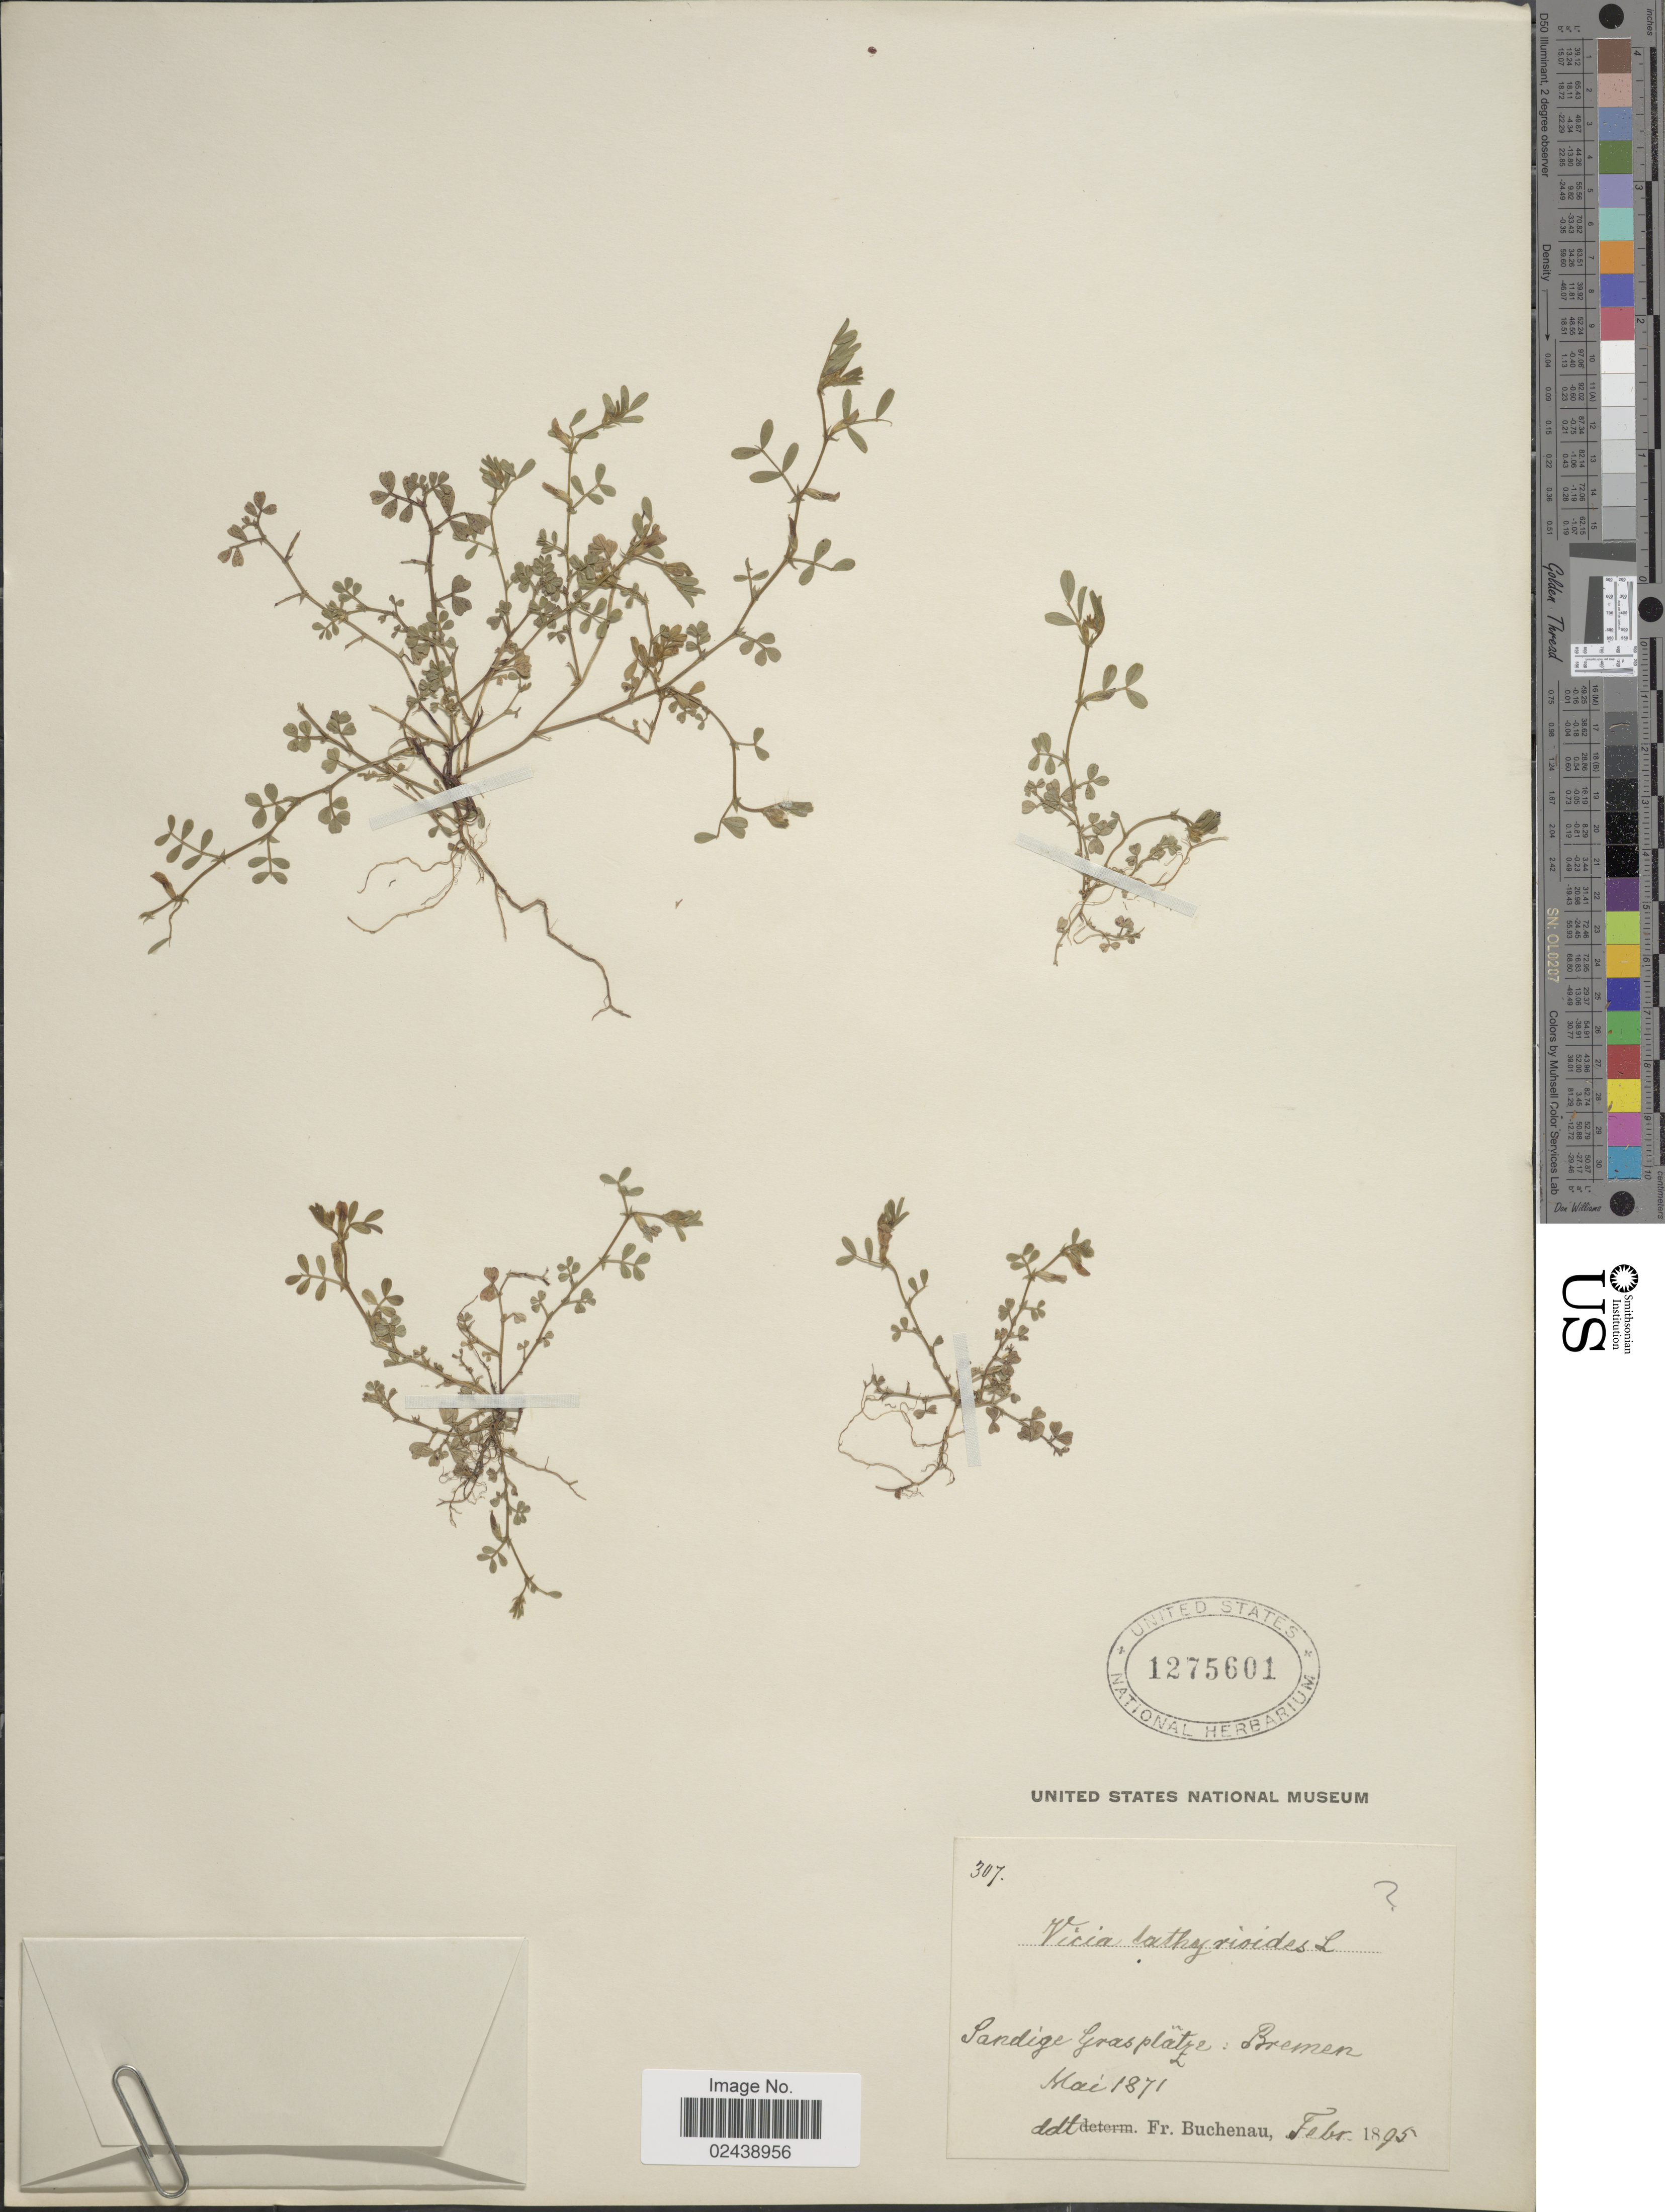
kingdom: Plantae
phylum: Tracheophyta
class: Magnoliopsida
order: Fabales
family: Fabaceae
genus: Vicia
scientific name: Vicia lathyroides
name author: L.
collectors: ex herb. United States National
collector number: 307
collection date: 1871-05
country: Germany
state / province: Bremen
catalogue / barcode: US 1275601